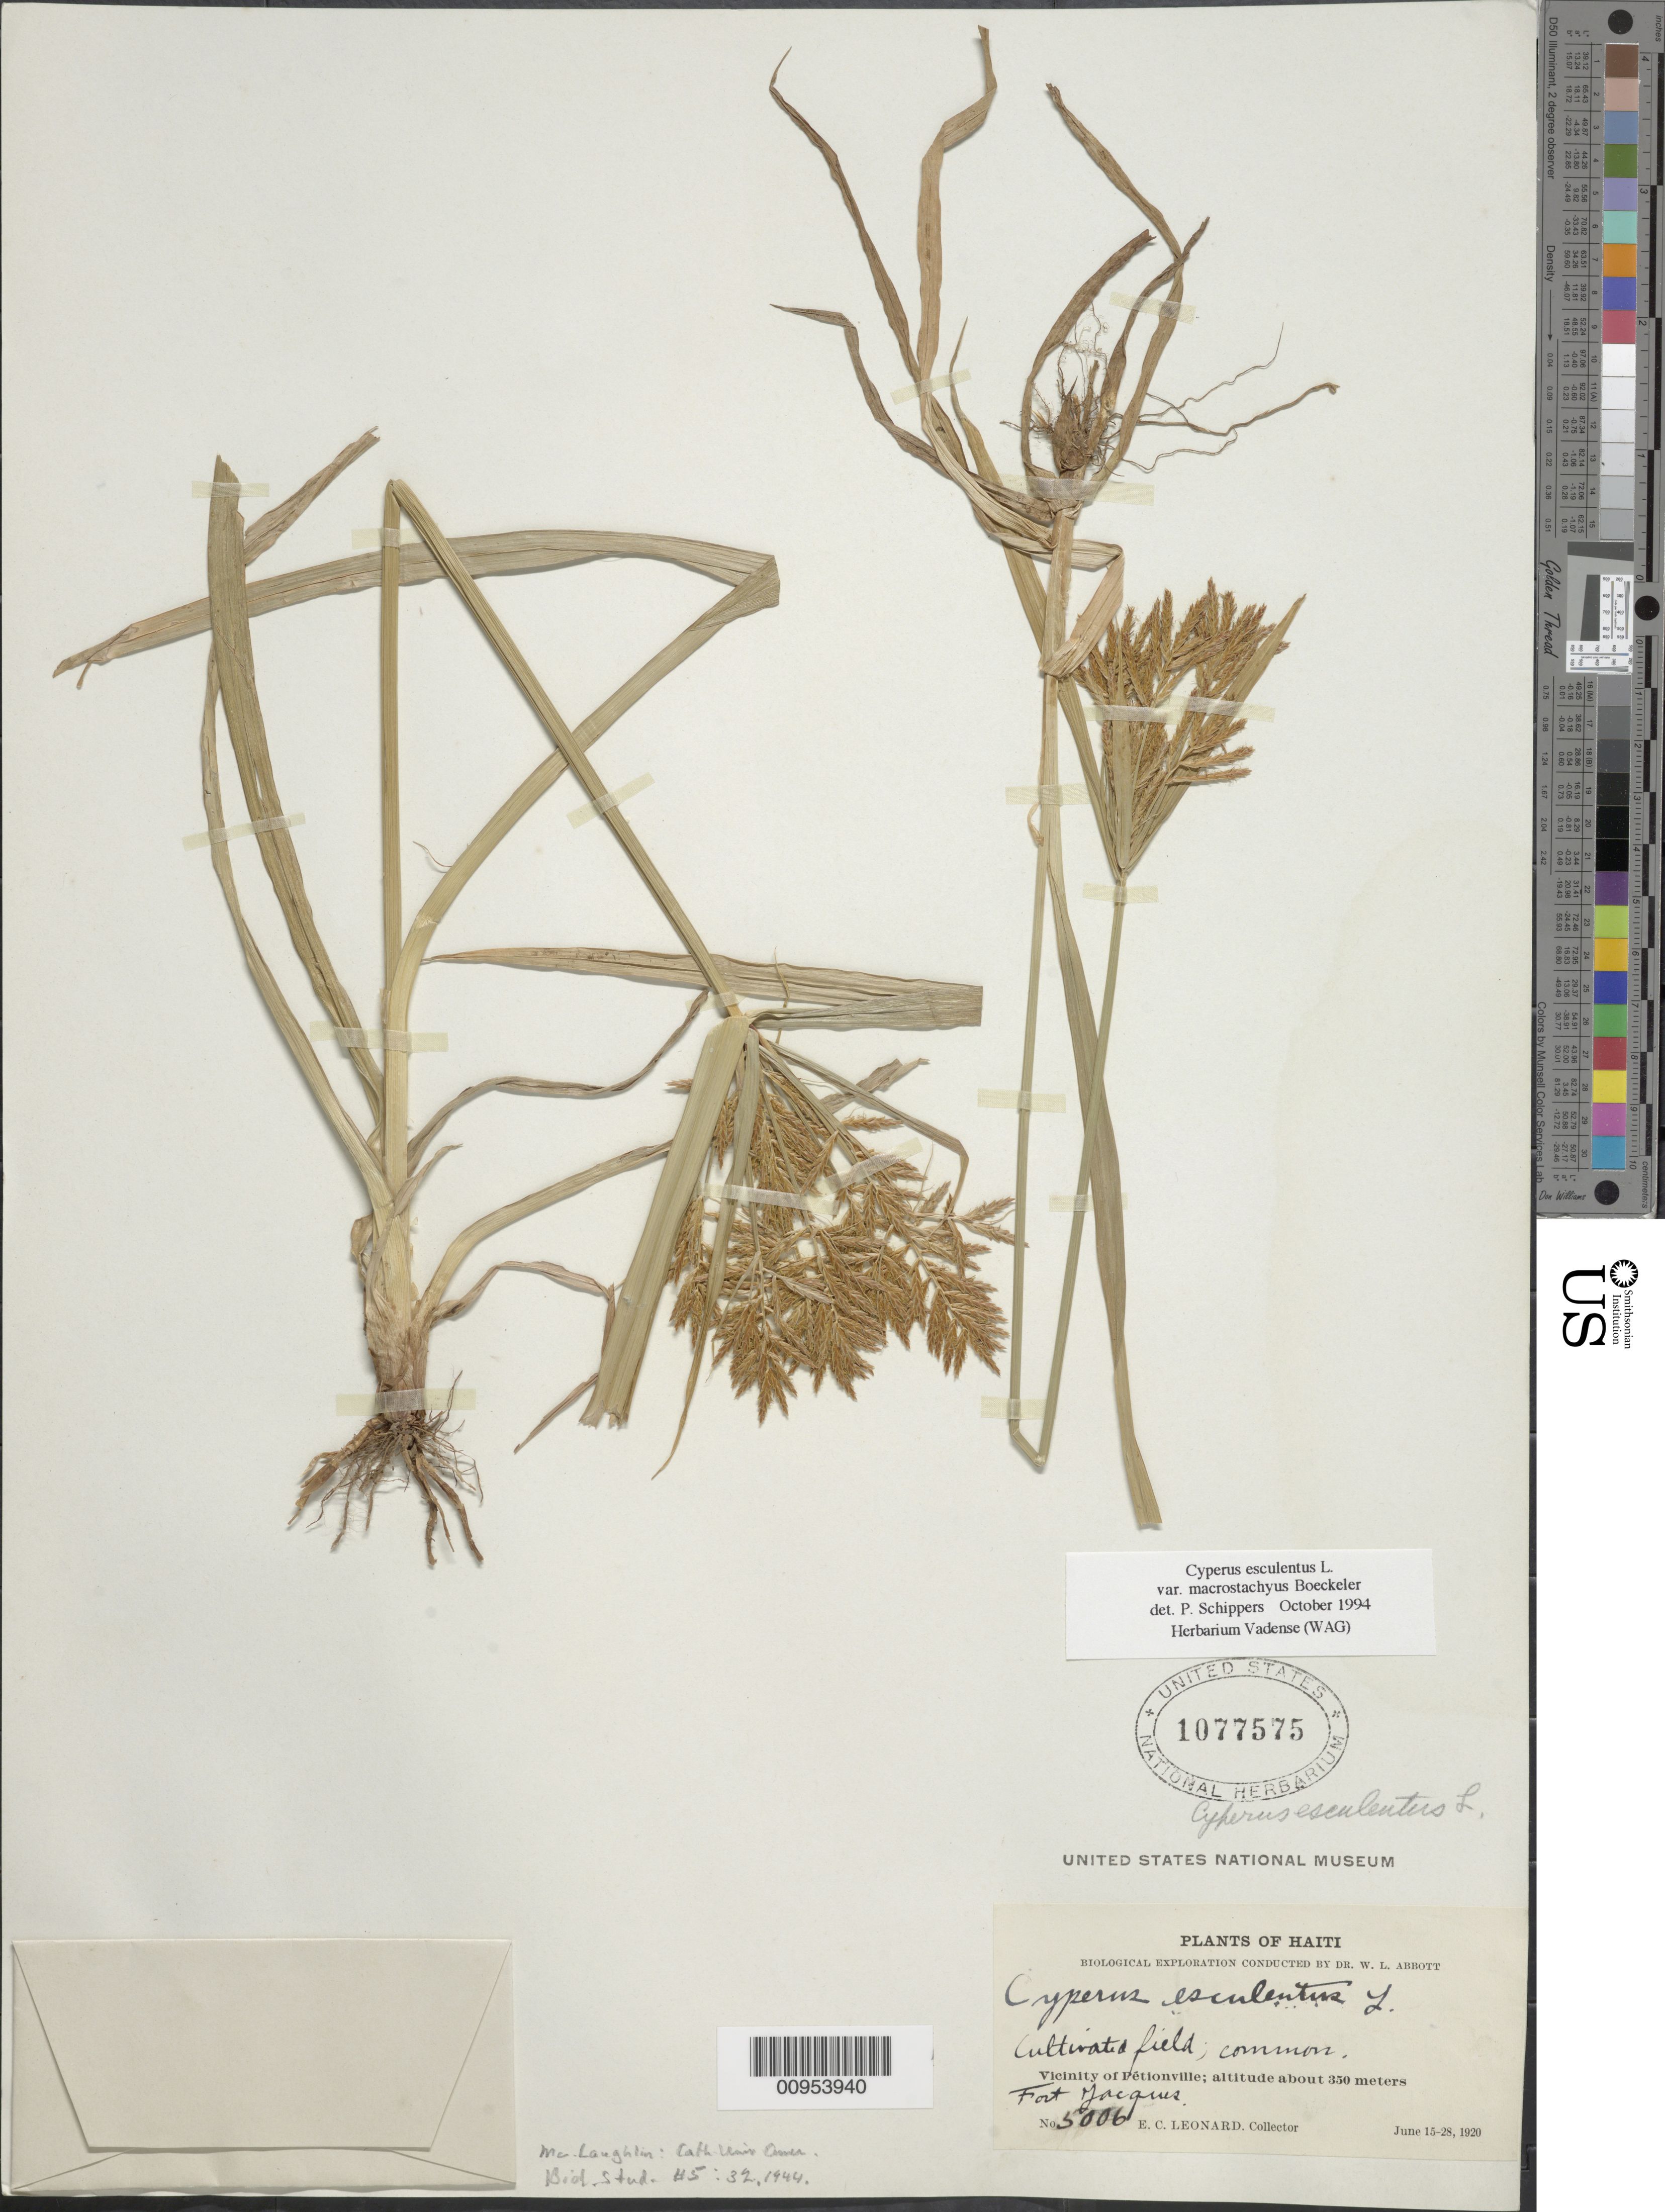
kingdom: Plantae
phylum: Tracheophyta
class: Liliopsida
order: Poales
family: Cyperaceae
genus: Cyperus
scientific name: Cyperus esculentus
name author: L.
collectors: E. C. Leonard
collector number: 5006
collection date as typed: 15 jun 1920 to 28 jun 1920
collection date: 1920-06-15/1920-06-28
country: Haiti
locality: vicinity of Petionville, cultivated field, Fort Yacques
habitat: Cultivated field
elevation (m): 350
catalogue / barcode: US 1077575